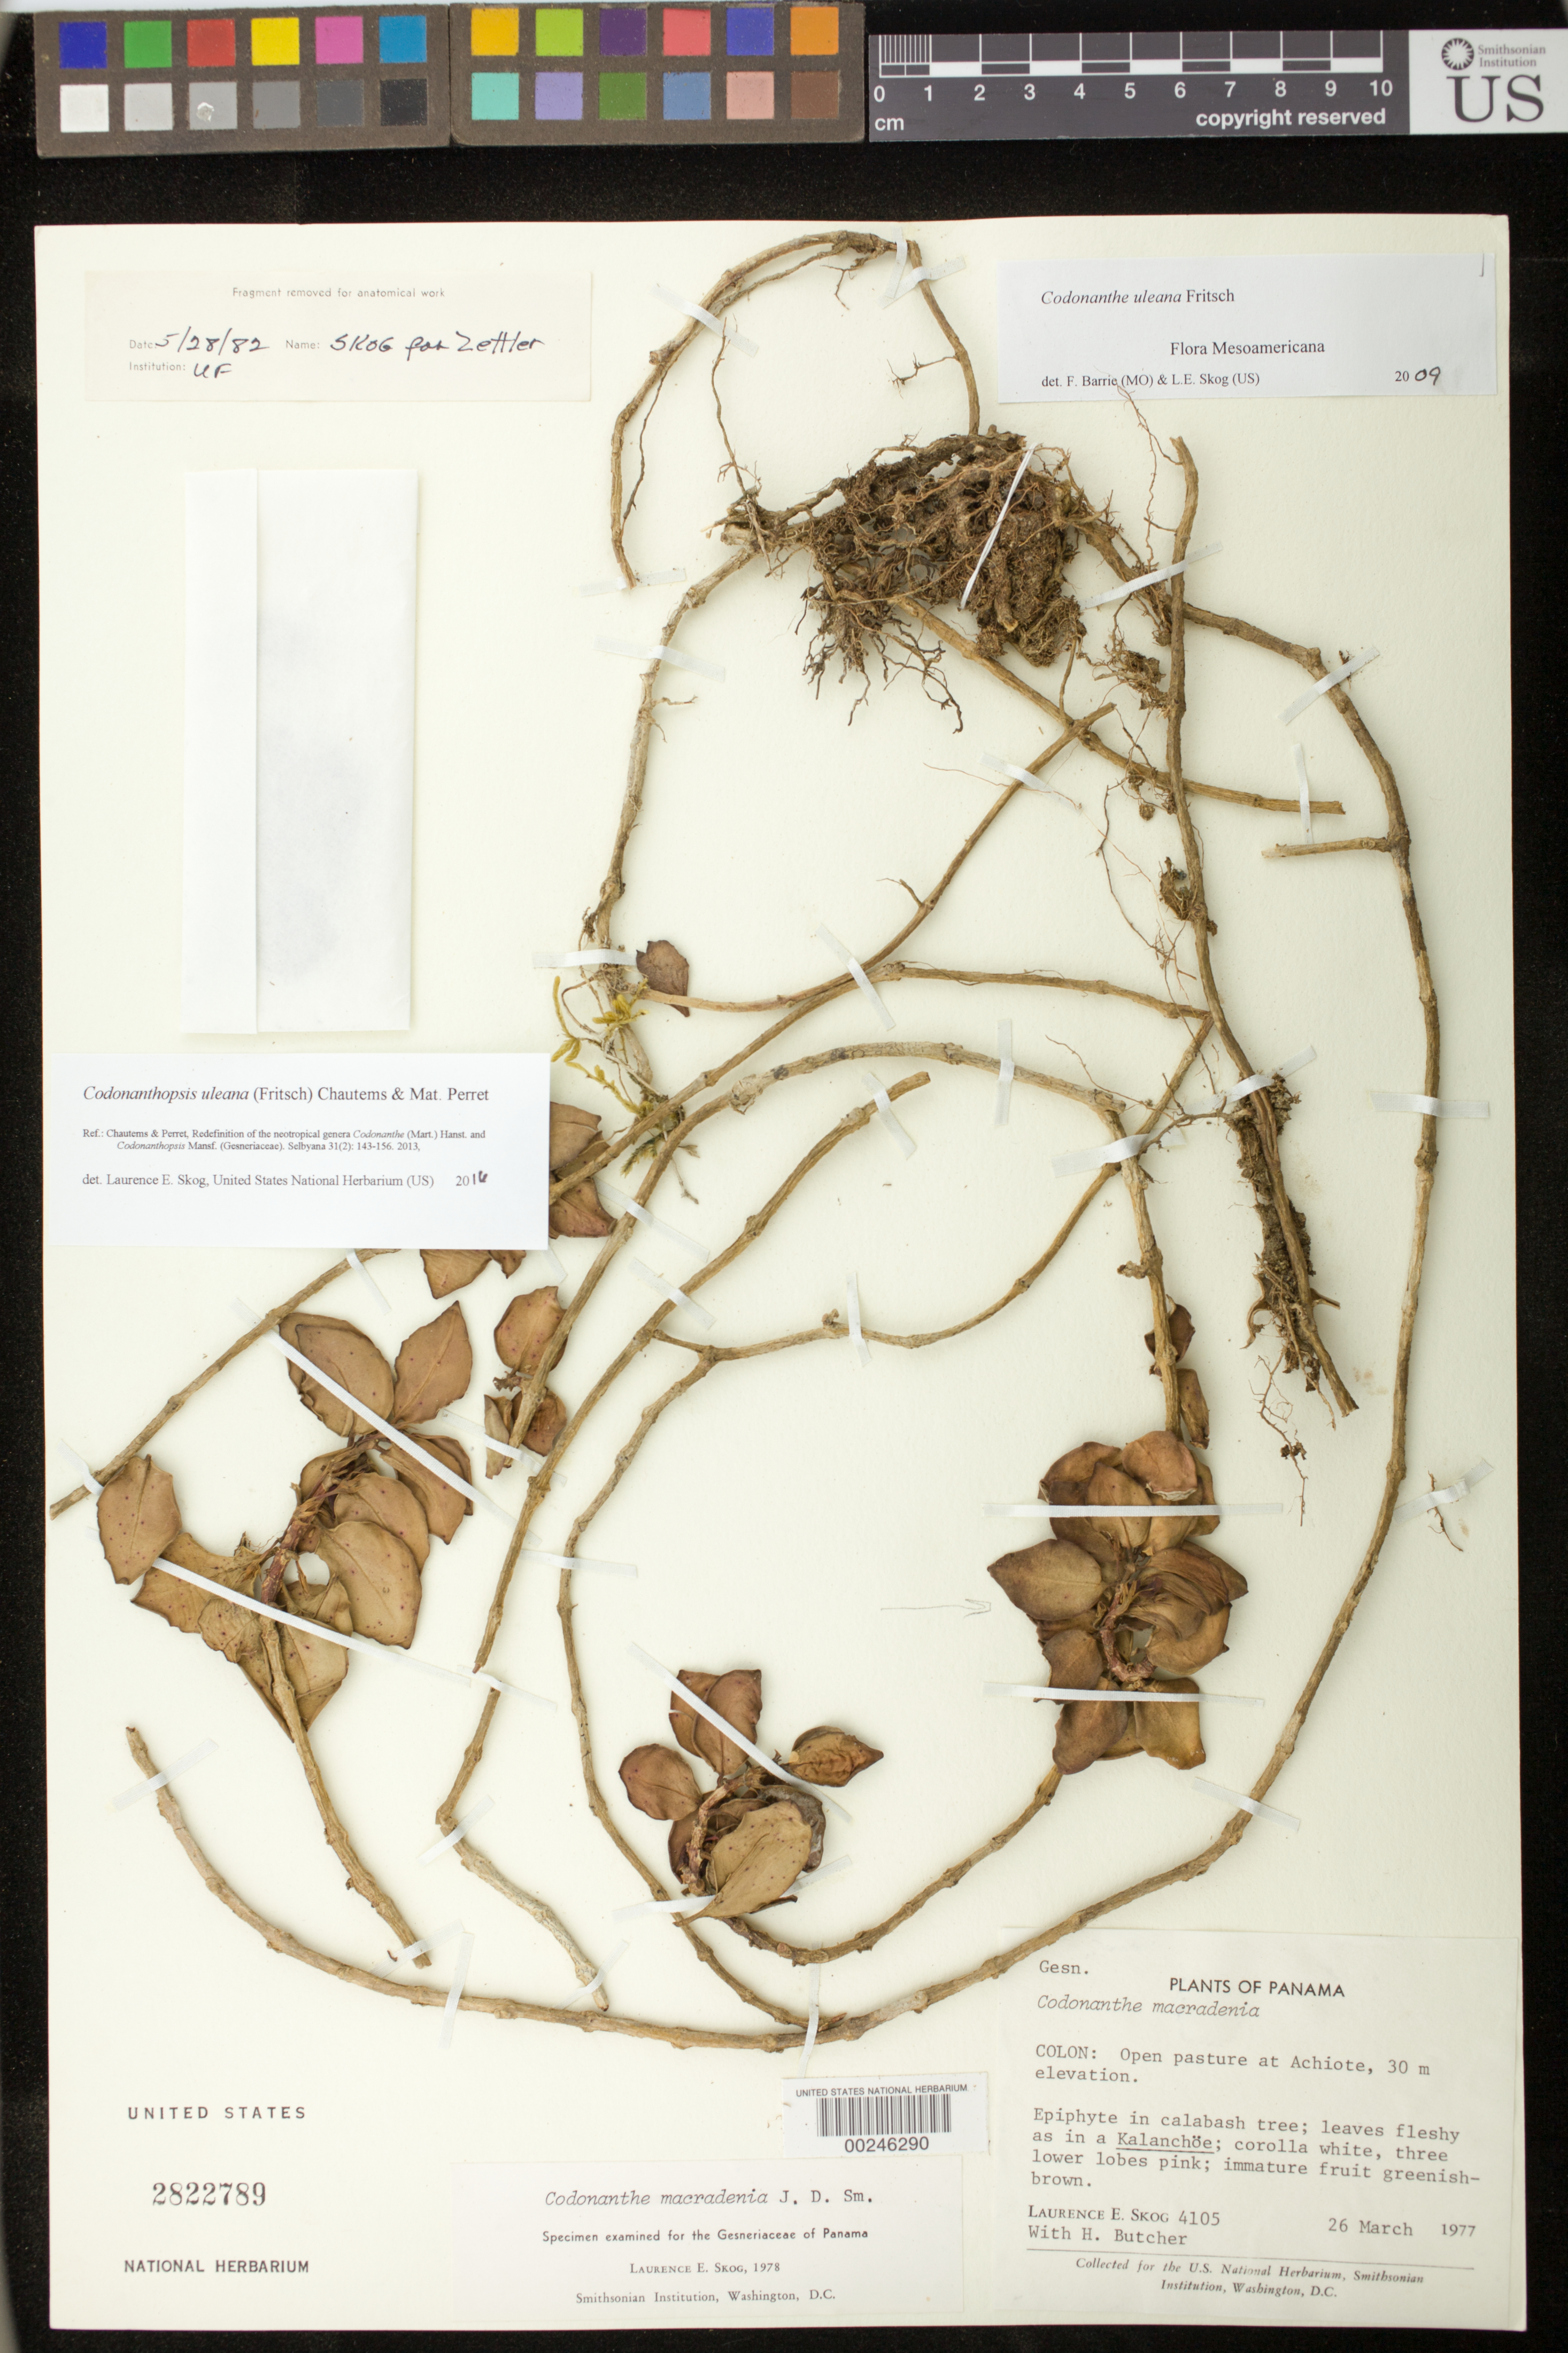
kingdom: Plantae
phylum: Tracheophyta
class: Magnoliopsida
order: Lamiales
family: Gesneriaceae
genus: Codonanthopsis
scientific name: Codonanthopsis uleana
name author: (Fritsch) Chautems & Mat.Perret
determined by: Skog, Laurence E.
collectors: L. E. Skog & H. Butcher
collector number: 4105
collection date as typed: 26 Mar 1977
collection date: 1977-03-26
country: Panama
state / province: Colón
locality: Achiote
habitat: Open pasture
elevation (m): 30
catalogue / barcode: US 2822789